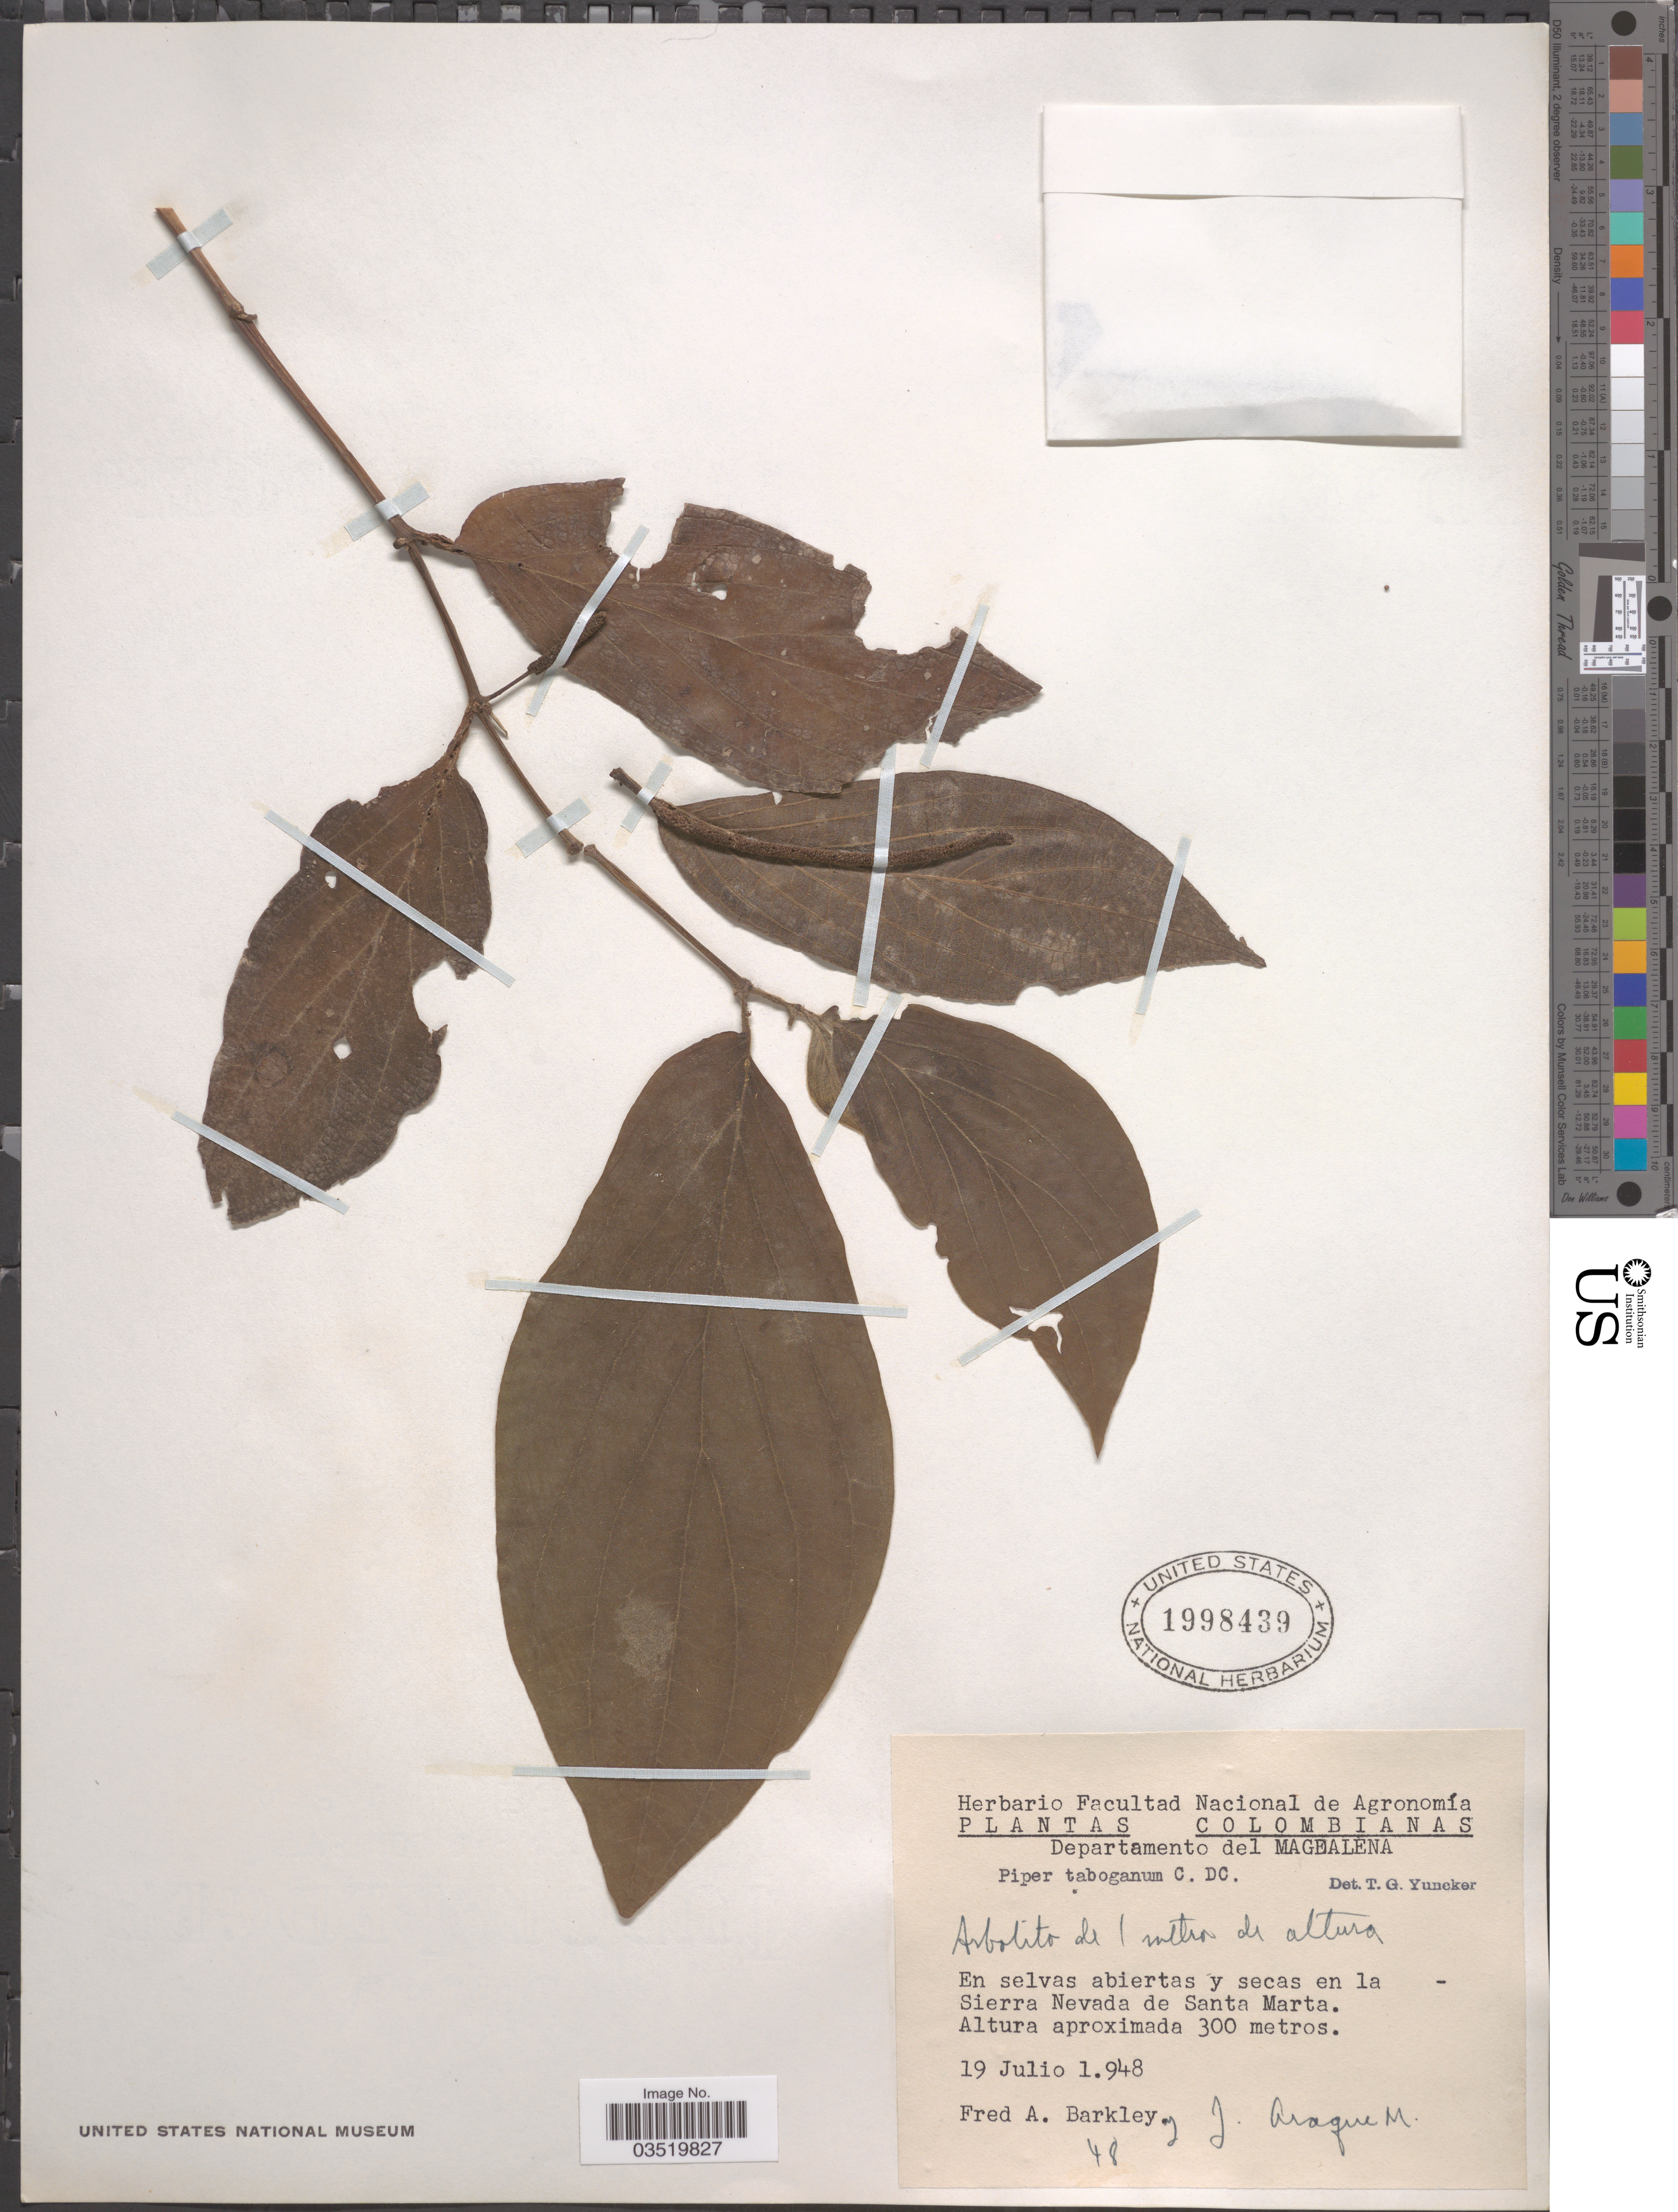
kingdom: Plantae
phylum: Tracheophyta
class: Magnoliopsida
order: Piperales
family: Piperaceae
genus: Piper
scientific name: Piper dilatatum f. guayranum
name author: (C. DC.) Steyerm.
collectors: F. A. Barkley & J. Araque Molina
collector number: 48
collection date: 1948-07-19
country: Colombia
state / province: Magdalena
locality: Departamento del Magdalena. En la Sierra Nevada de Santa Marta.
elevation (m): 300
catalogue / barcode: US 1998439